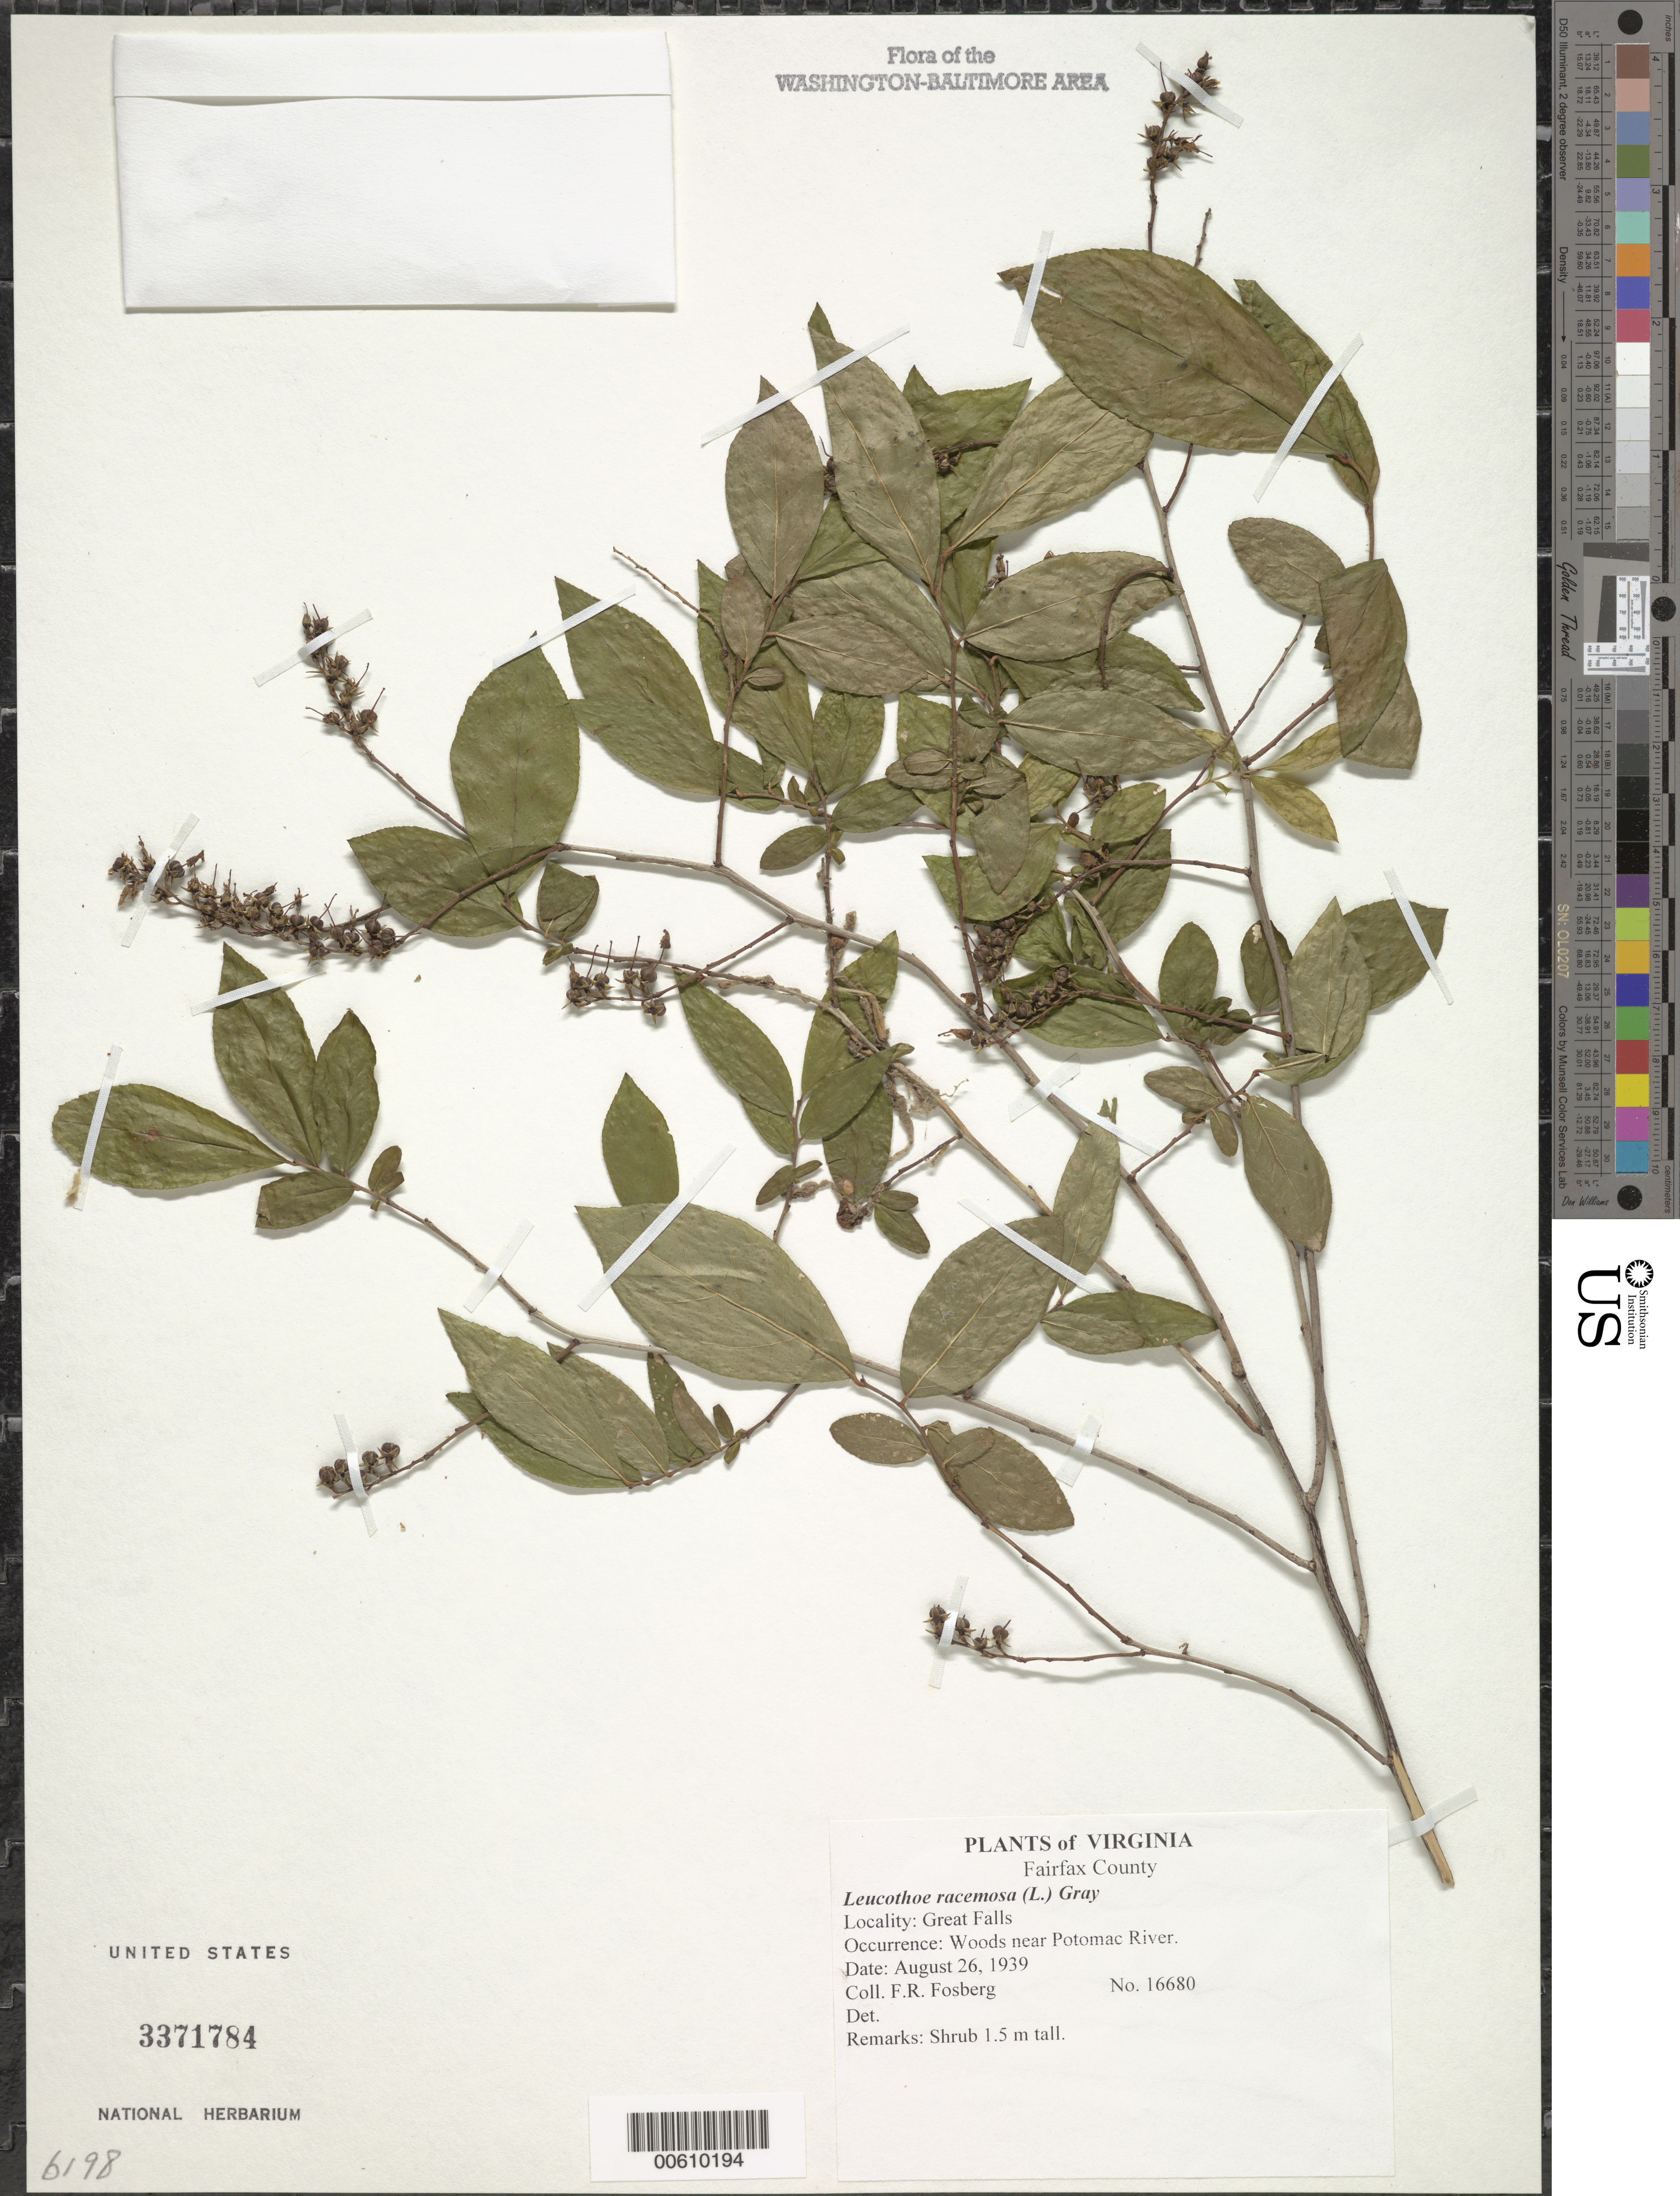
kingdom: Plantae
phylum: Tracheophyta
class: Magnoliopsida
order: Ericales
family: Ericaceae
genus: Leucothoe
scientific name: Leucothoë racemosa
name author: (L.) A. Gray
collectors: F. R. Fosberg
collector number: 16680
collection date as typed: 26 Aug 1939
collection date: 1939-08-26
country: United States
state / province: Virginia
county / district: Fairfax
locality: Great Falls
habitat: Woods near Potomac River.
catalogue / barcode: US 3371784